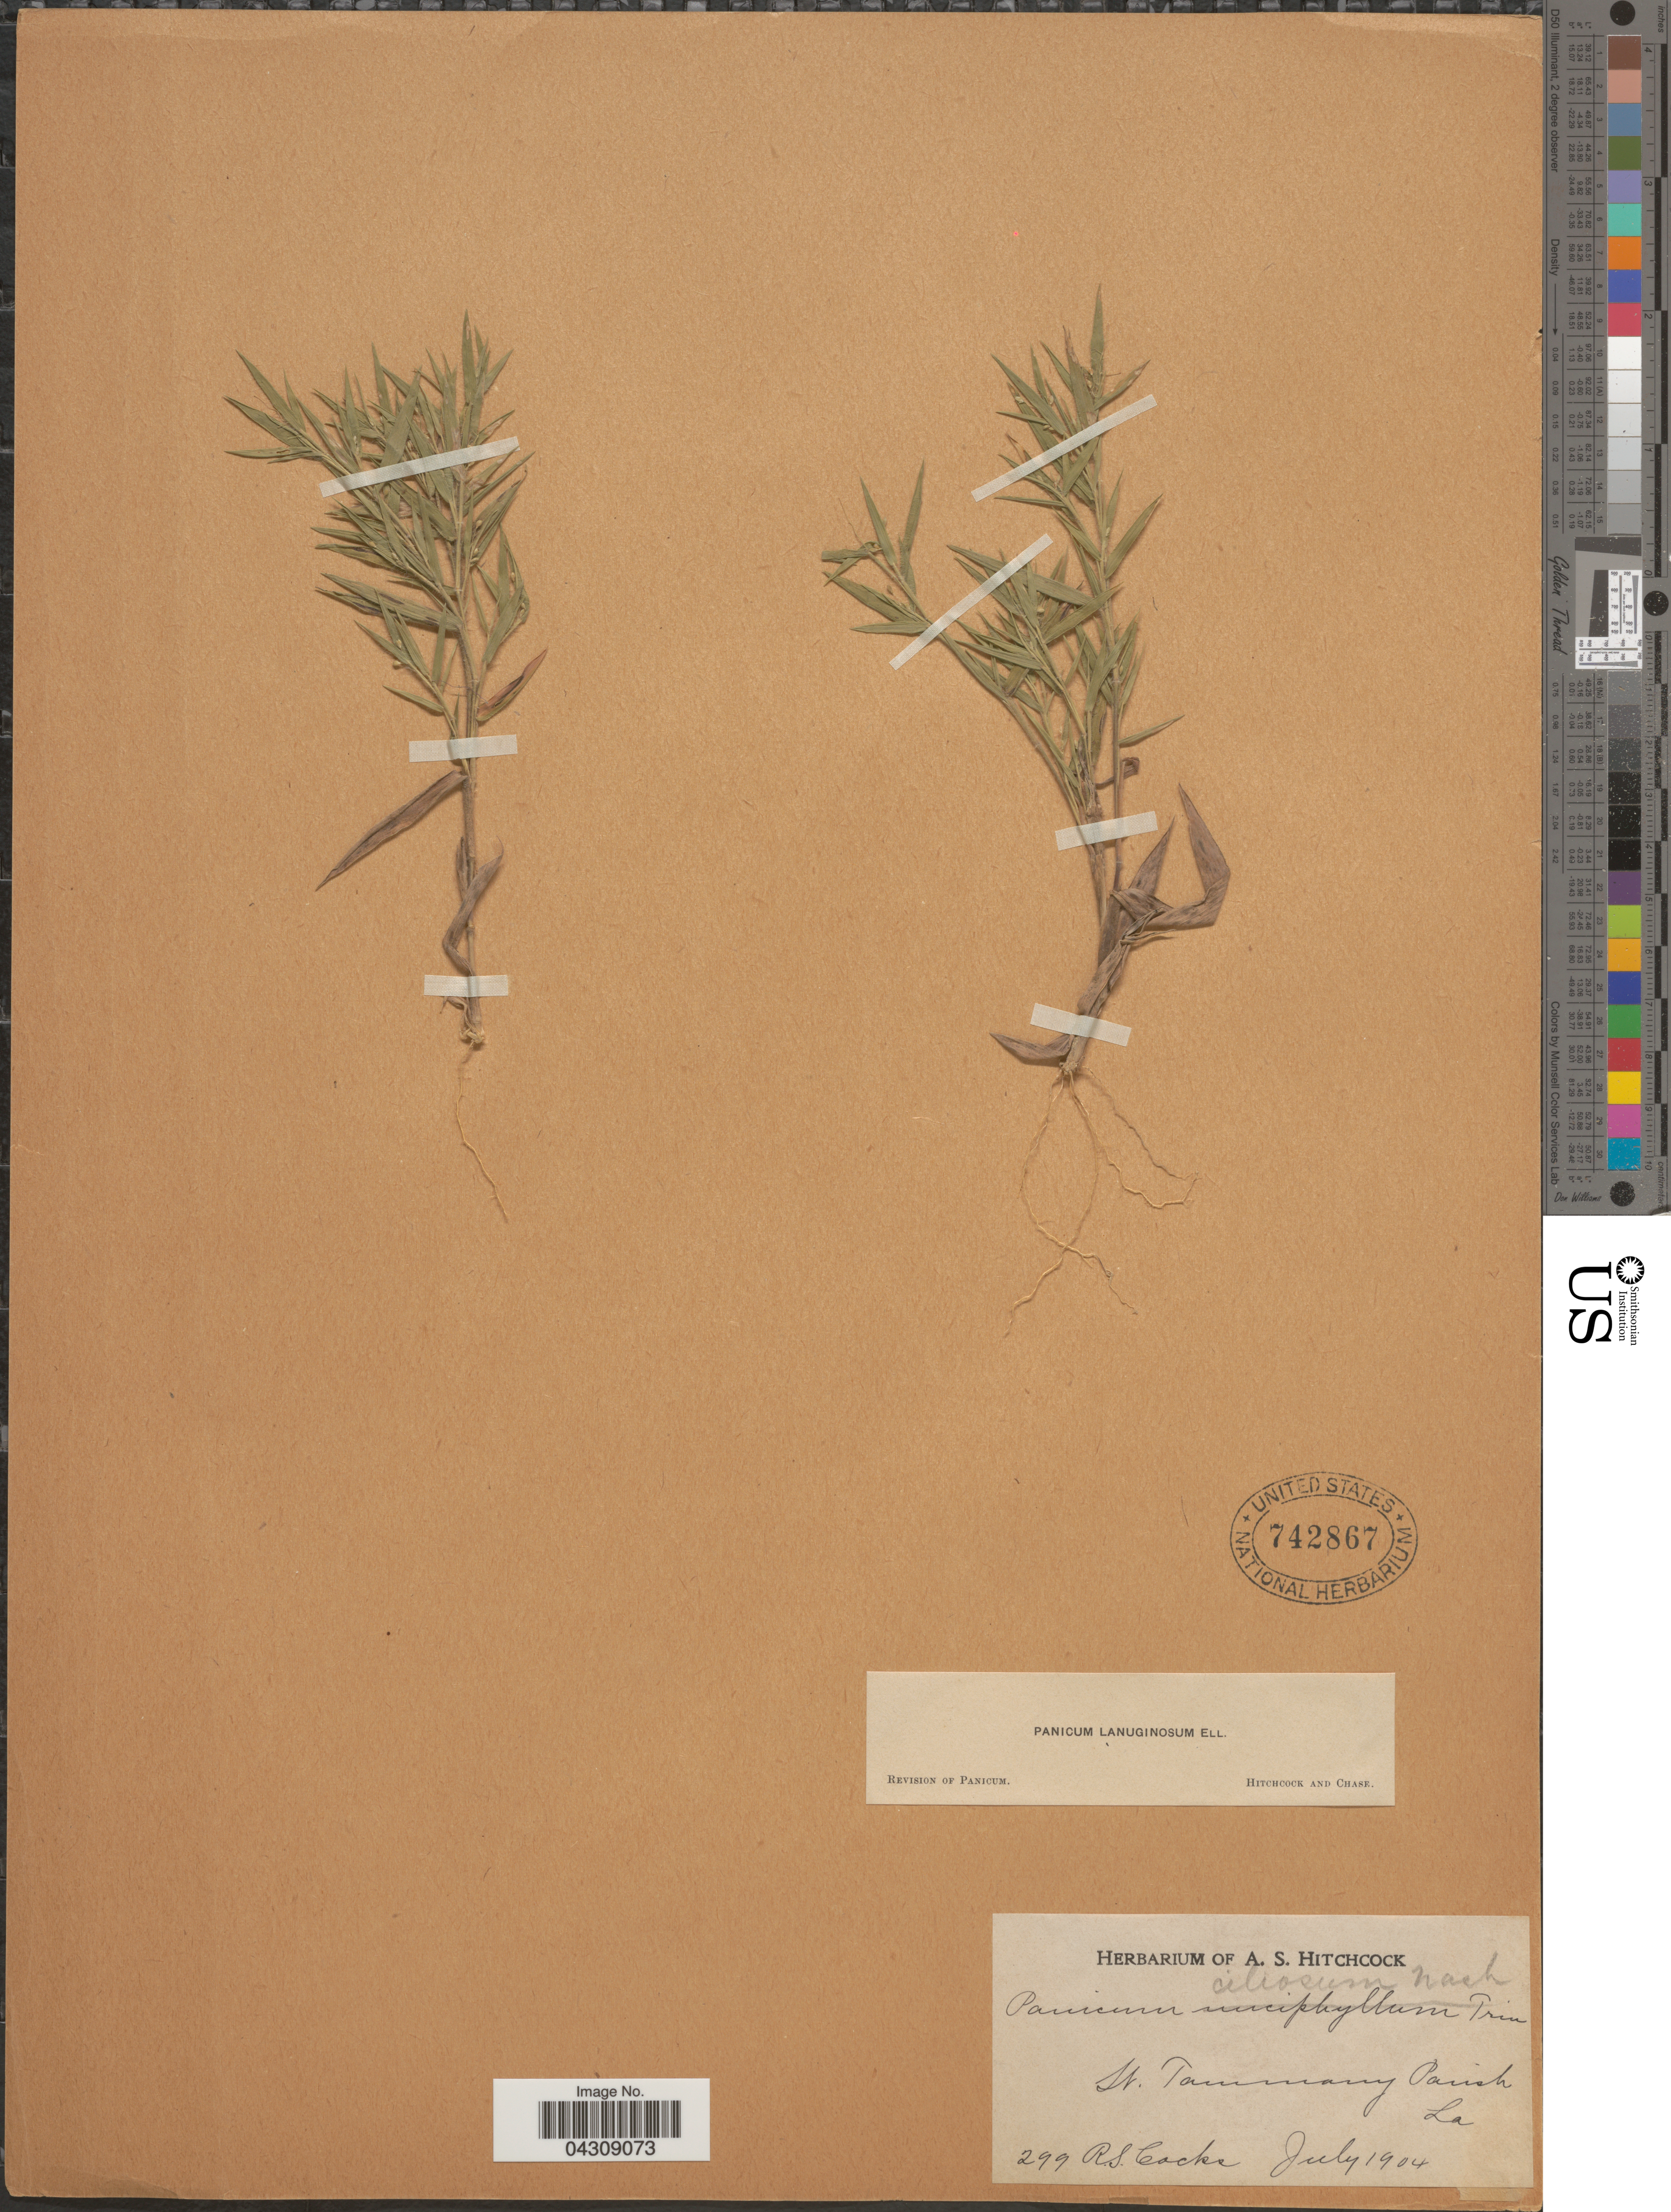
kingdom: Plantae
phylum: Tracheophyta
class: Liliopsida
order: Poales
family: Poaceae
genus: Dichanthelium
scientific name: Dichanthelium acuminatum var. acuminatum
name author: (Sw.) Gould & C.A. Clark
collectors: R. Cocks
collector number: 299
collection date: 1904-07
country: United States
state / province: Louisiana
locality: St. Tammany Parish.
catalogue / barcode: US 742867